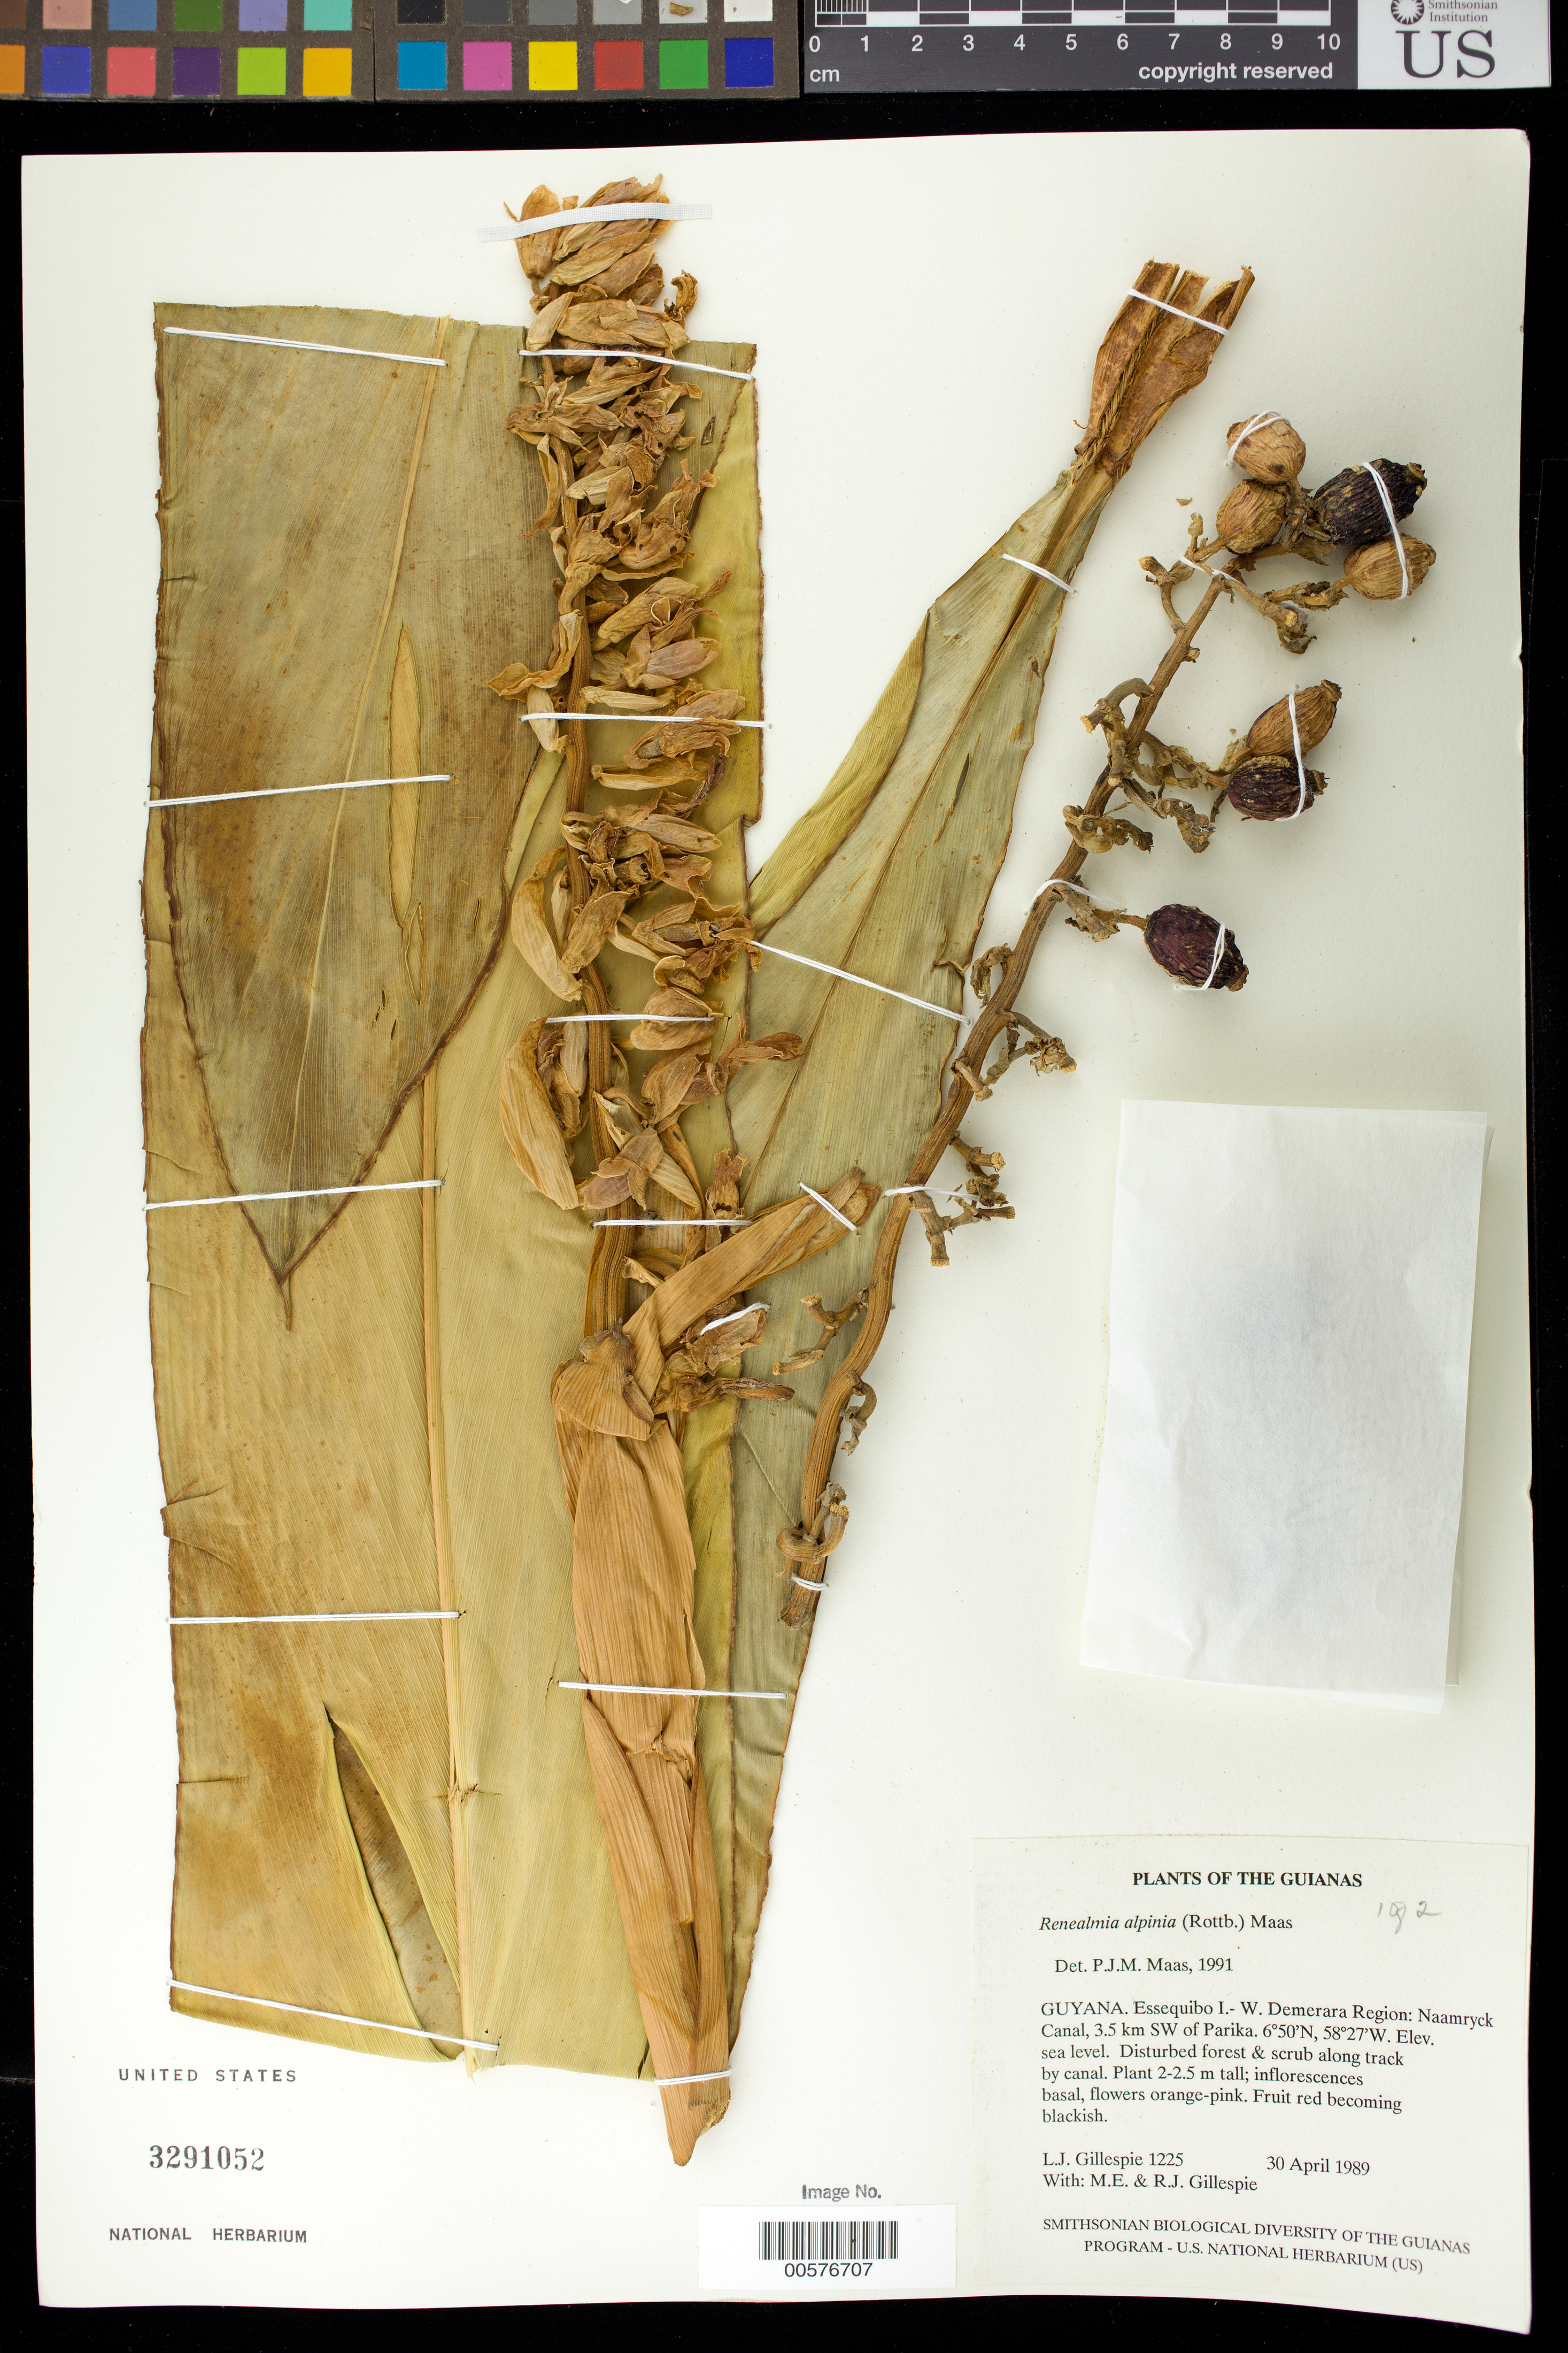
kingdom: Plantae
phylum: Tracheophyta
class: Liliopsida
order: Zingiberales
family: Zingiberaceae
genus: Renealmia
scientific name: Renealmia alpinia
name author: (Rottb.) Maas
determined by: Maas, Paul J. M.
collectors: L. J. Gillespie, M. Gillespie & R. Gillespie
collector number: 1225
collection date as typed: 30 April 1989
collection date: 1989-04-30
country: Guyana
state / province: Essequibo Isl-W. Demerara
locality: Naamryck Canal, 3.5 km SW of Parika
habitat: Disturbed forest & scrub along track by canal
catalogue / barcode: US 3291052